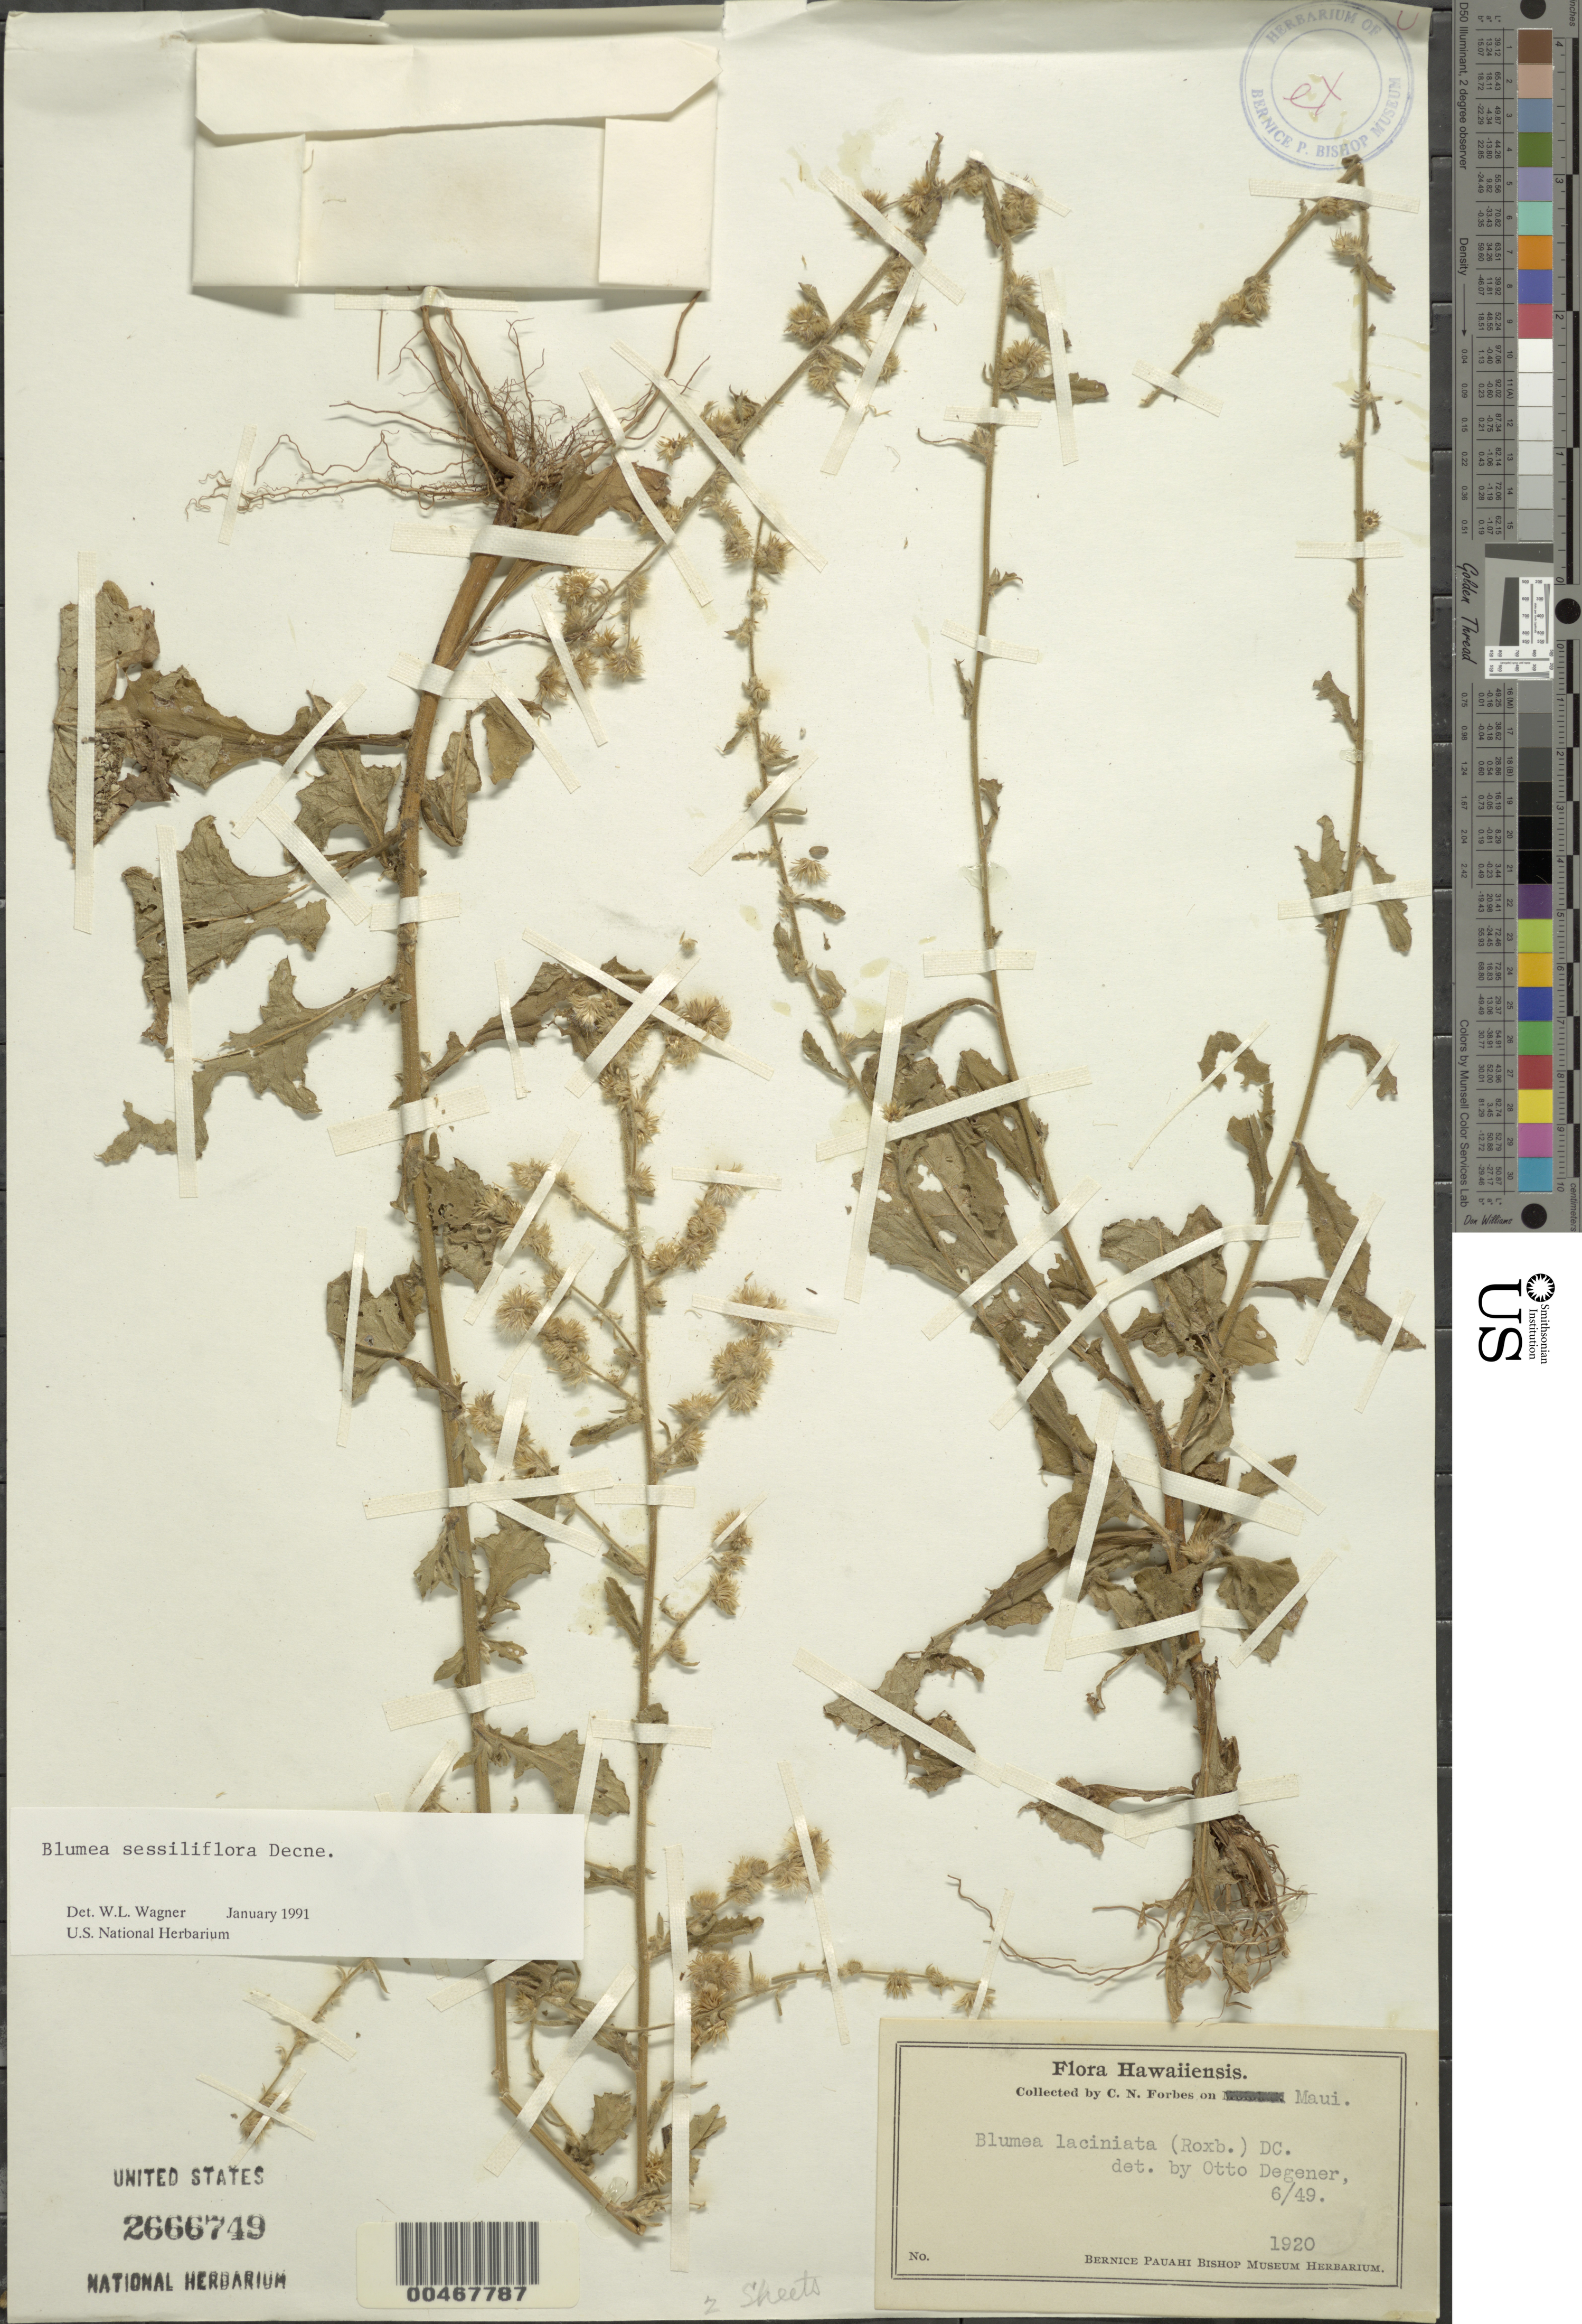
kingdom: Plantae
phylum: Tracheophyta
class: Magnoliopsida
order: Asterales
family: Asteraceae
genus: Blumea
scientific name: Blumea sessiliflora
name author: Decne.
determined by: Wagner, W. L., (BOT), Smithsonian Institution - National Museum of Natural History (UNITED STATES)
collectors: C. N. Forbes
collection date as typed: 1920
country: United States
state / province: Hawaii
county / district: Maui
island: Maui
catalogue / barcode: US 2666749